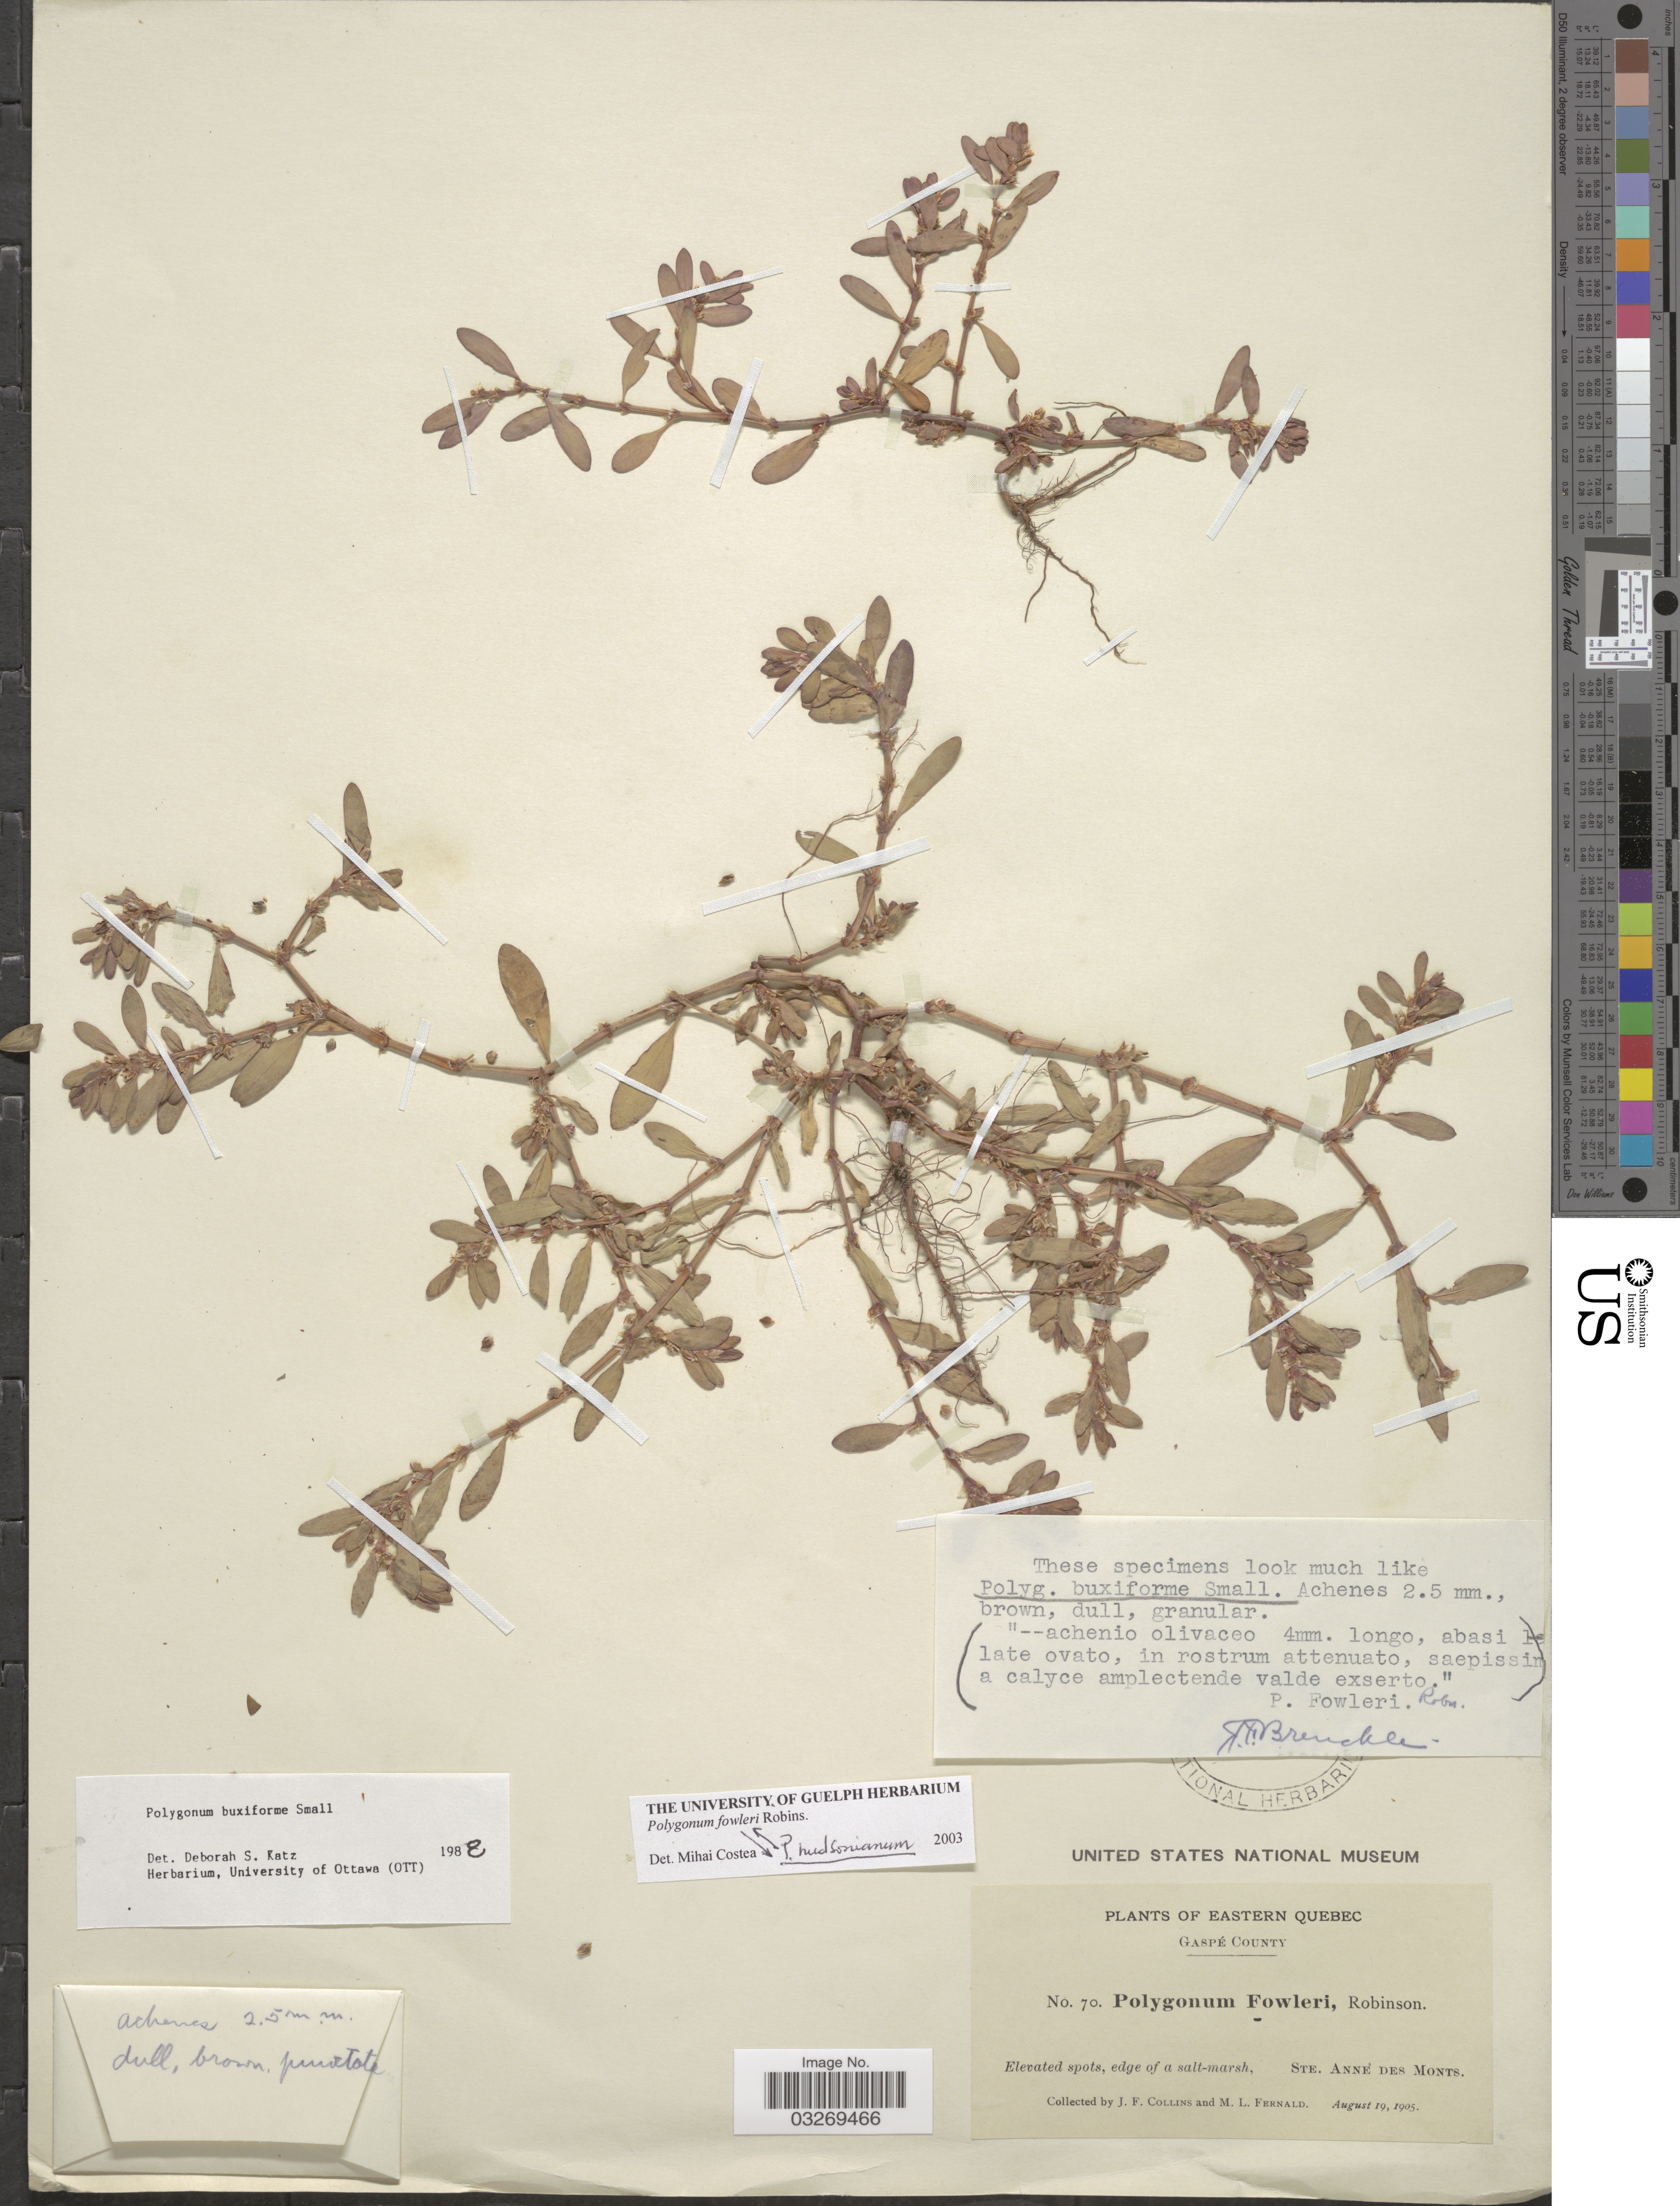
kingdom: Plantae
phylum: Tracheophyta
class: Magnoliopsida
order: Caryophyllales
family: Polygonaceae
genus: Polygonum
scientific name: Polygonum fowleri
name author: B.L. Rob.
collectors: J. Collins & M. L. Fernald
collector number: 70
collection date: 1905-08-19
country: Canada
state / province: Quebec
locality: Eastern Quebec, Gaspé County, Ste. Anne des Monts.